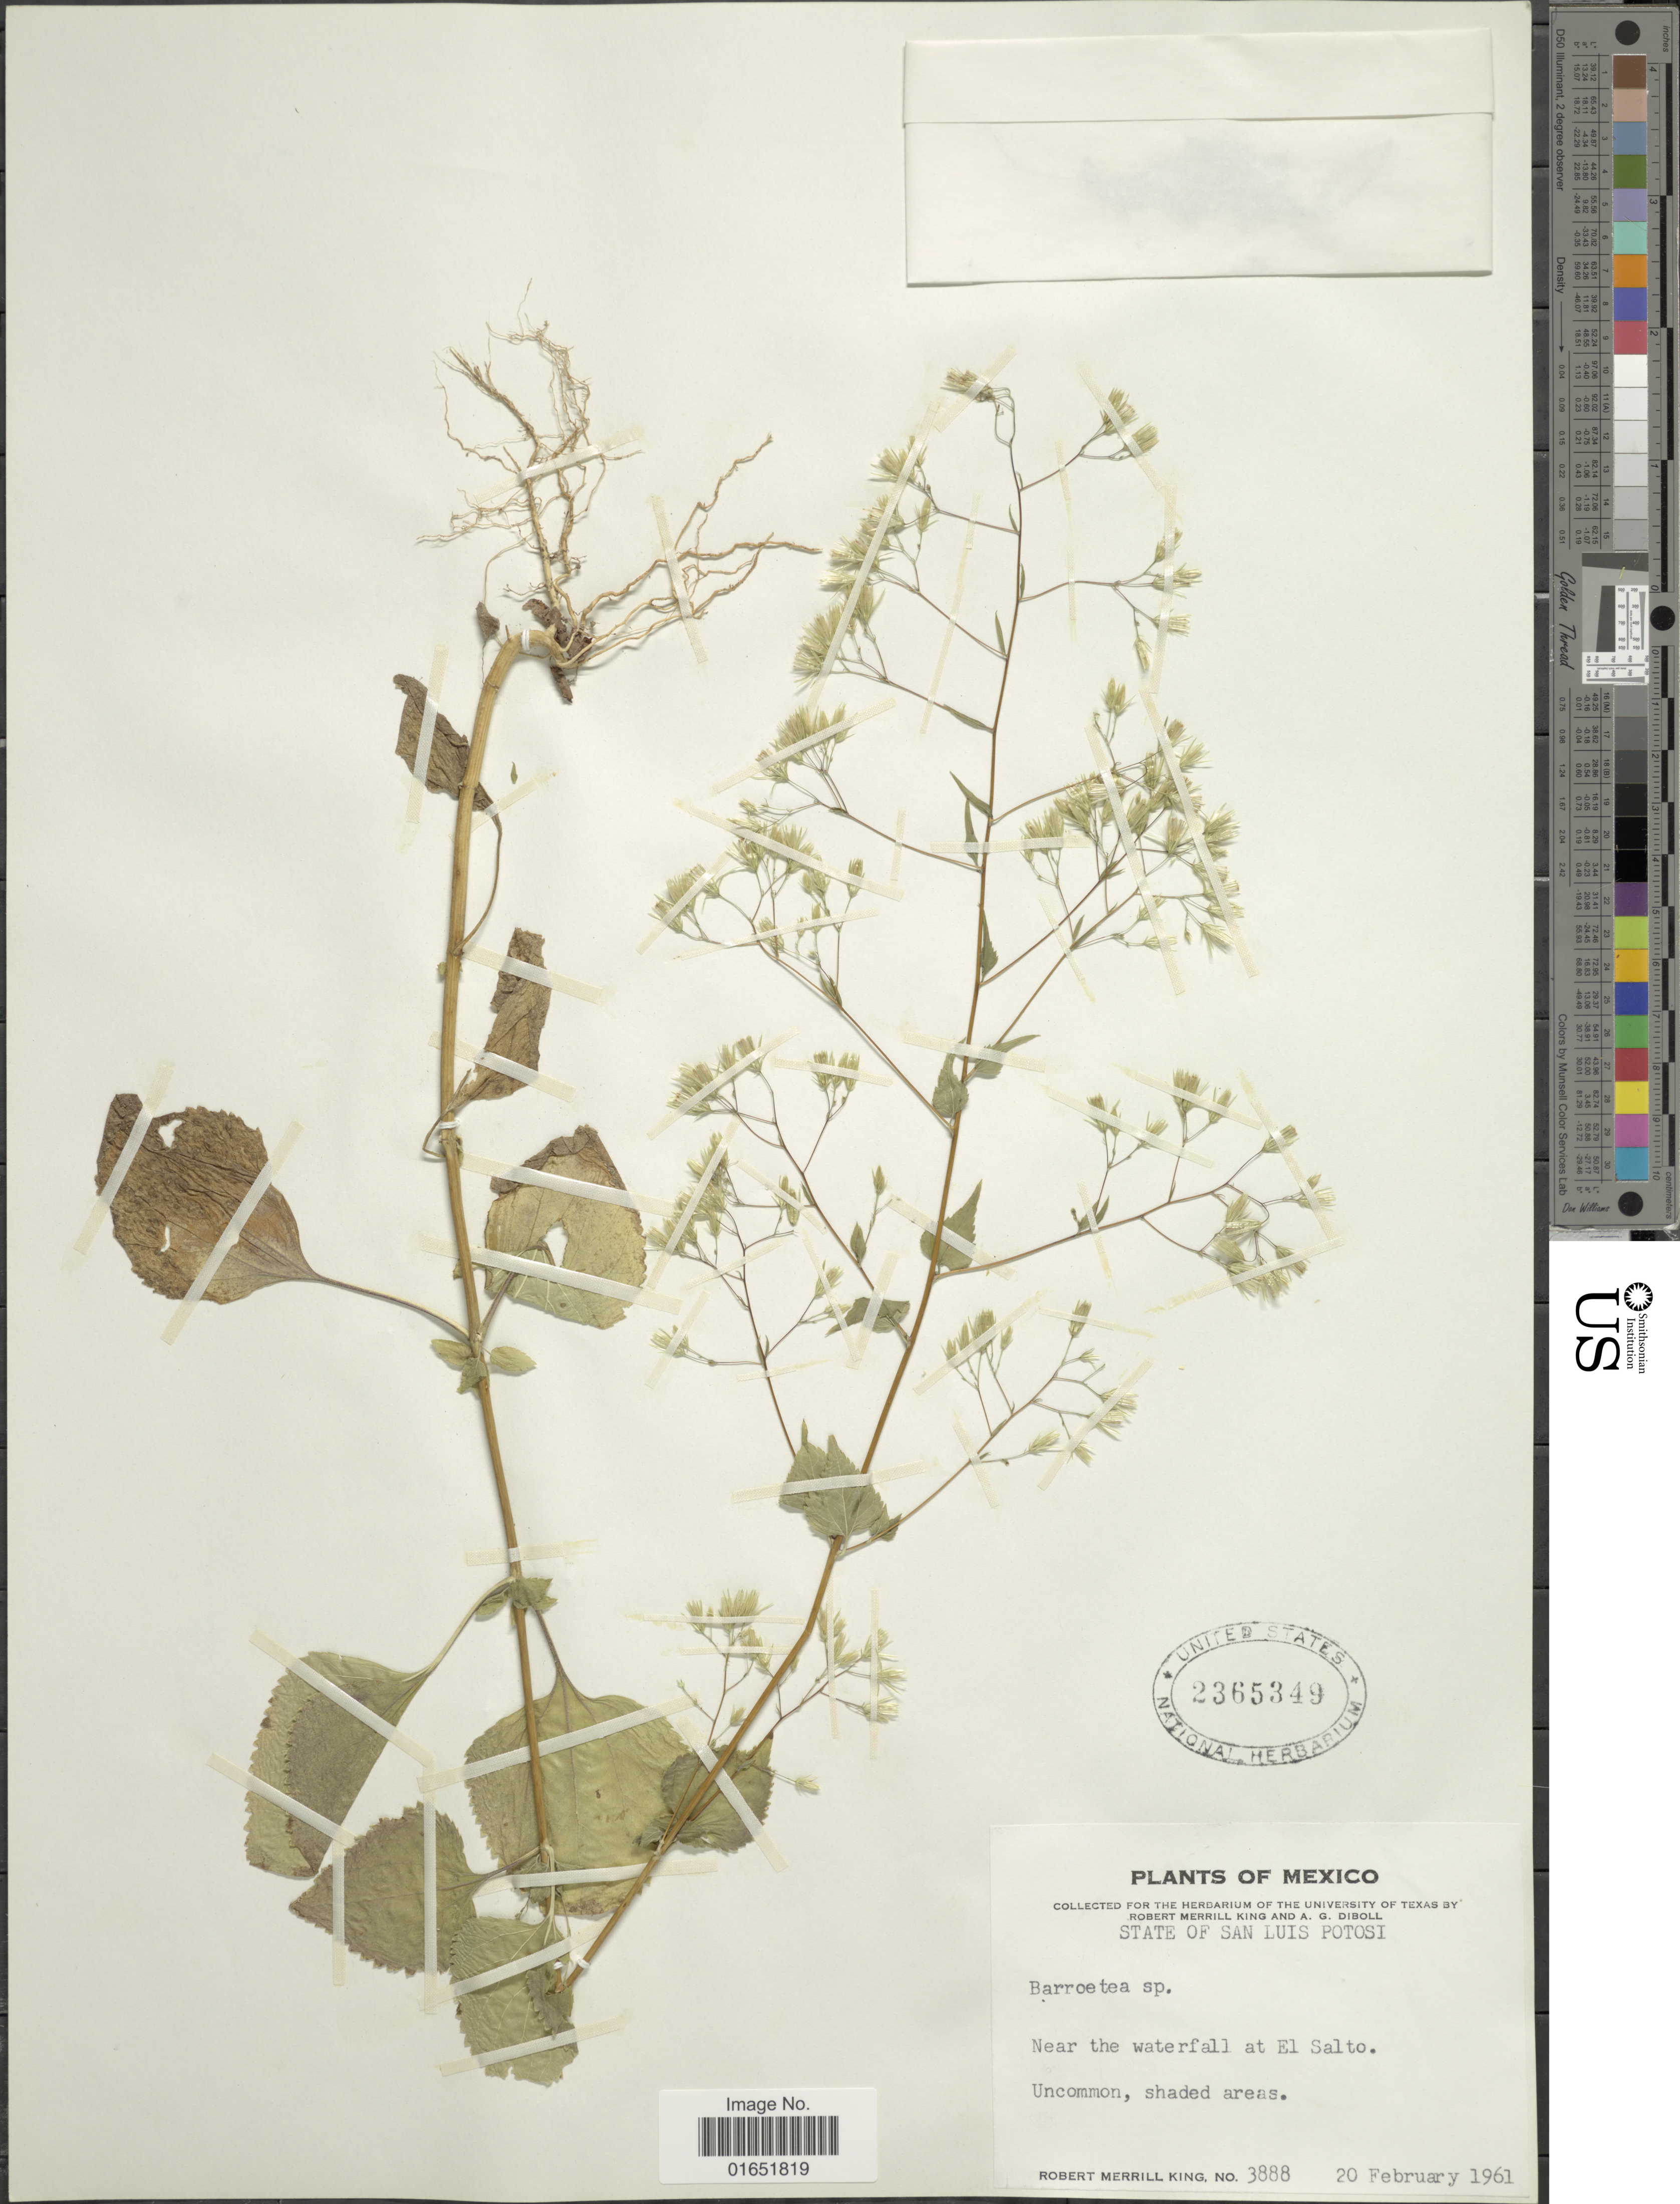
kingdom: Plantae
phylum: Tracheophyta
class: Magnoliopsida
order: Asterales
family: Asteraceae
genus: Brickellia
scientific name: Brickellia diffusa M.E. Jones, nom illeg.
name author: M.E. Jones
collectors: R. M. King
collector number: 3888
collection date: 1961-02-20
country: Mexico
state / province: San Luis Potosí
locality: Near the waterfall at El Salto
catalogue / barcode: US 2365349